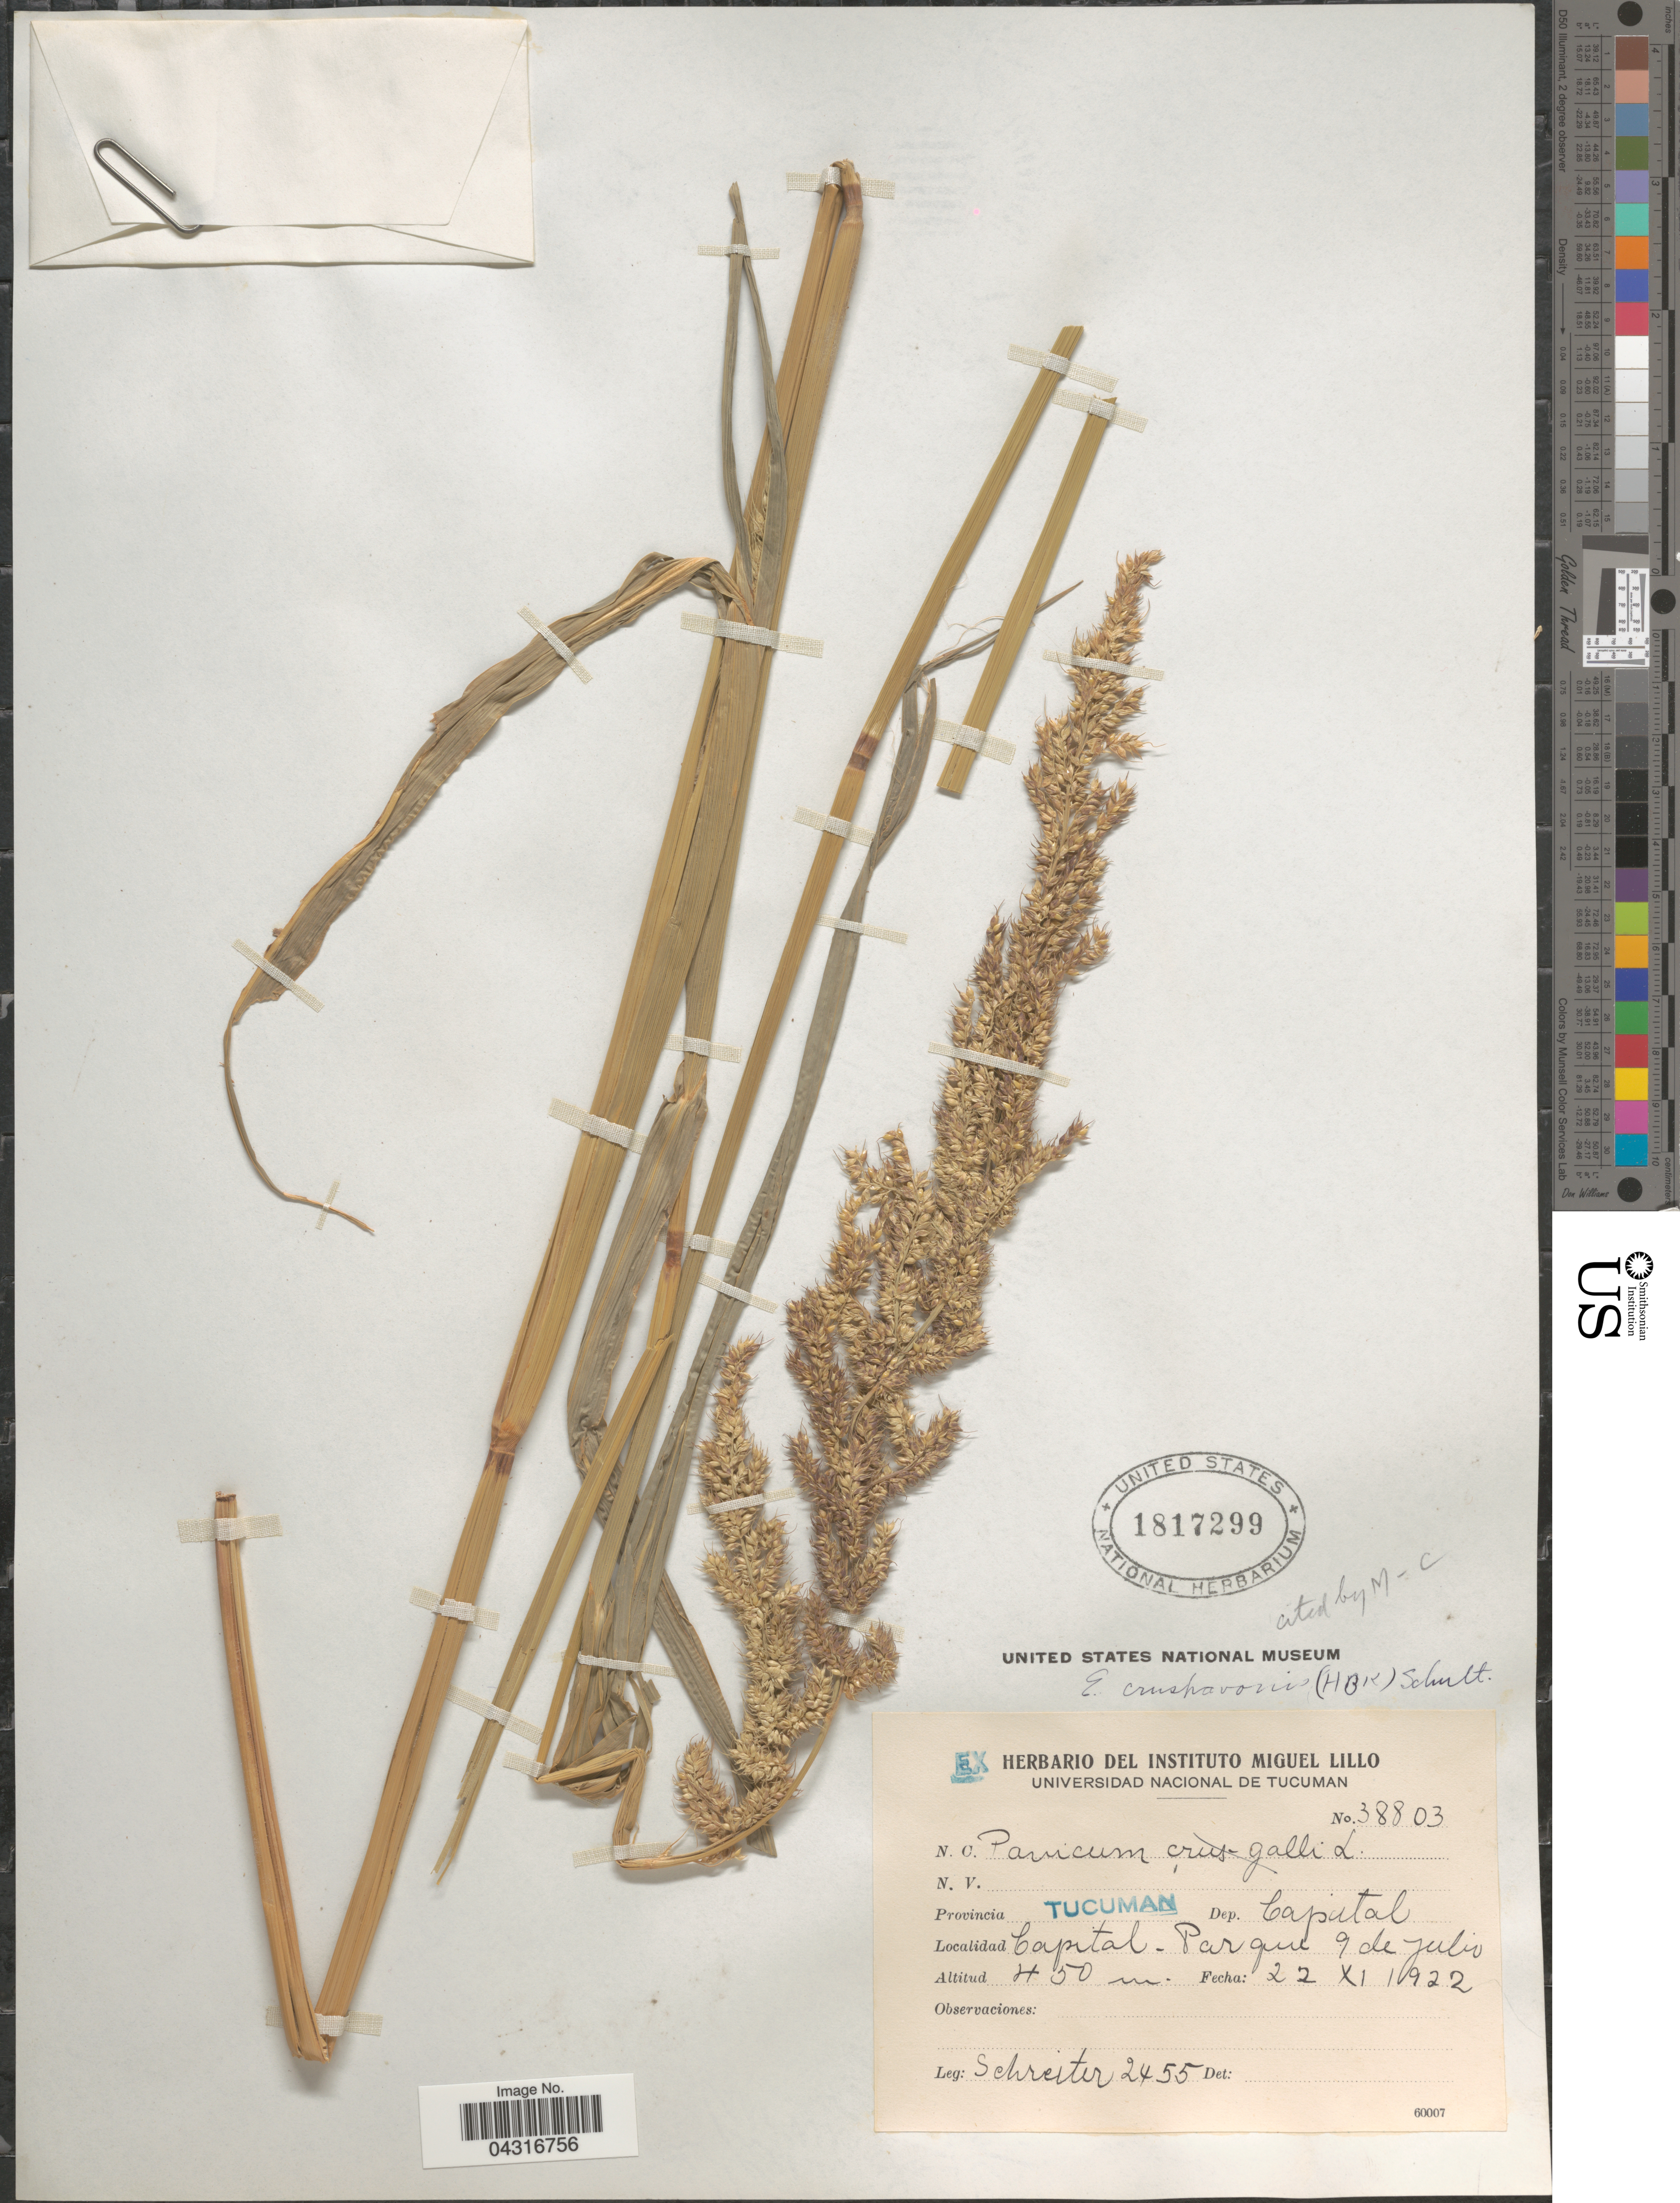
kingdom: Plantae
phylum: Tracheophyta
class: Liliopsida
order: Poales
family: Poaceae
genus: Echinochloa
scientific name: Echinochloa crus-pavonis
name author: (Kunth) Schult.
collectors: -. Schreiter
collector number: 2455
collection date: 1922-11-22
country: Argentina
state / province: Tucuman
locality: Dep. Capital. Capital- Parque 9de Julio.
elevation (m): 450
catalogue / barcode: US 1817299